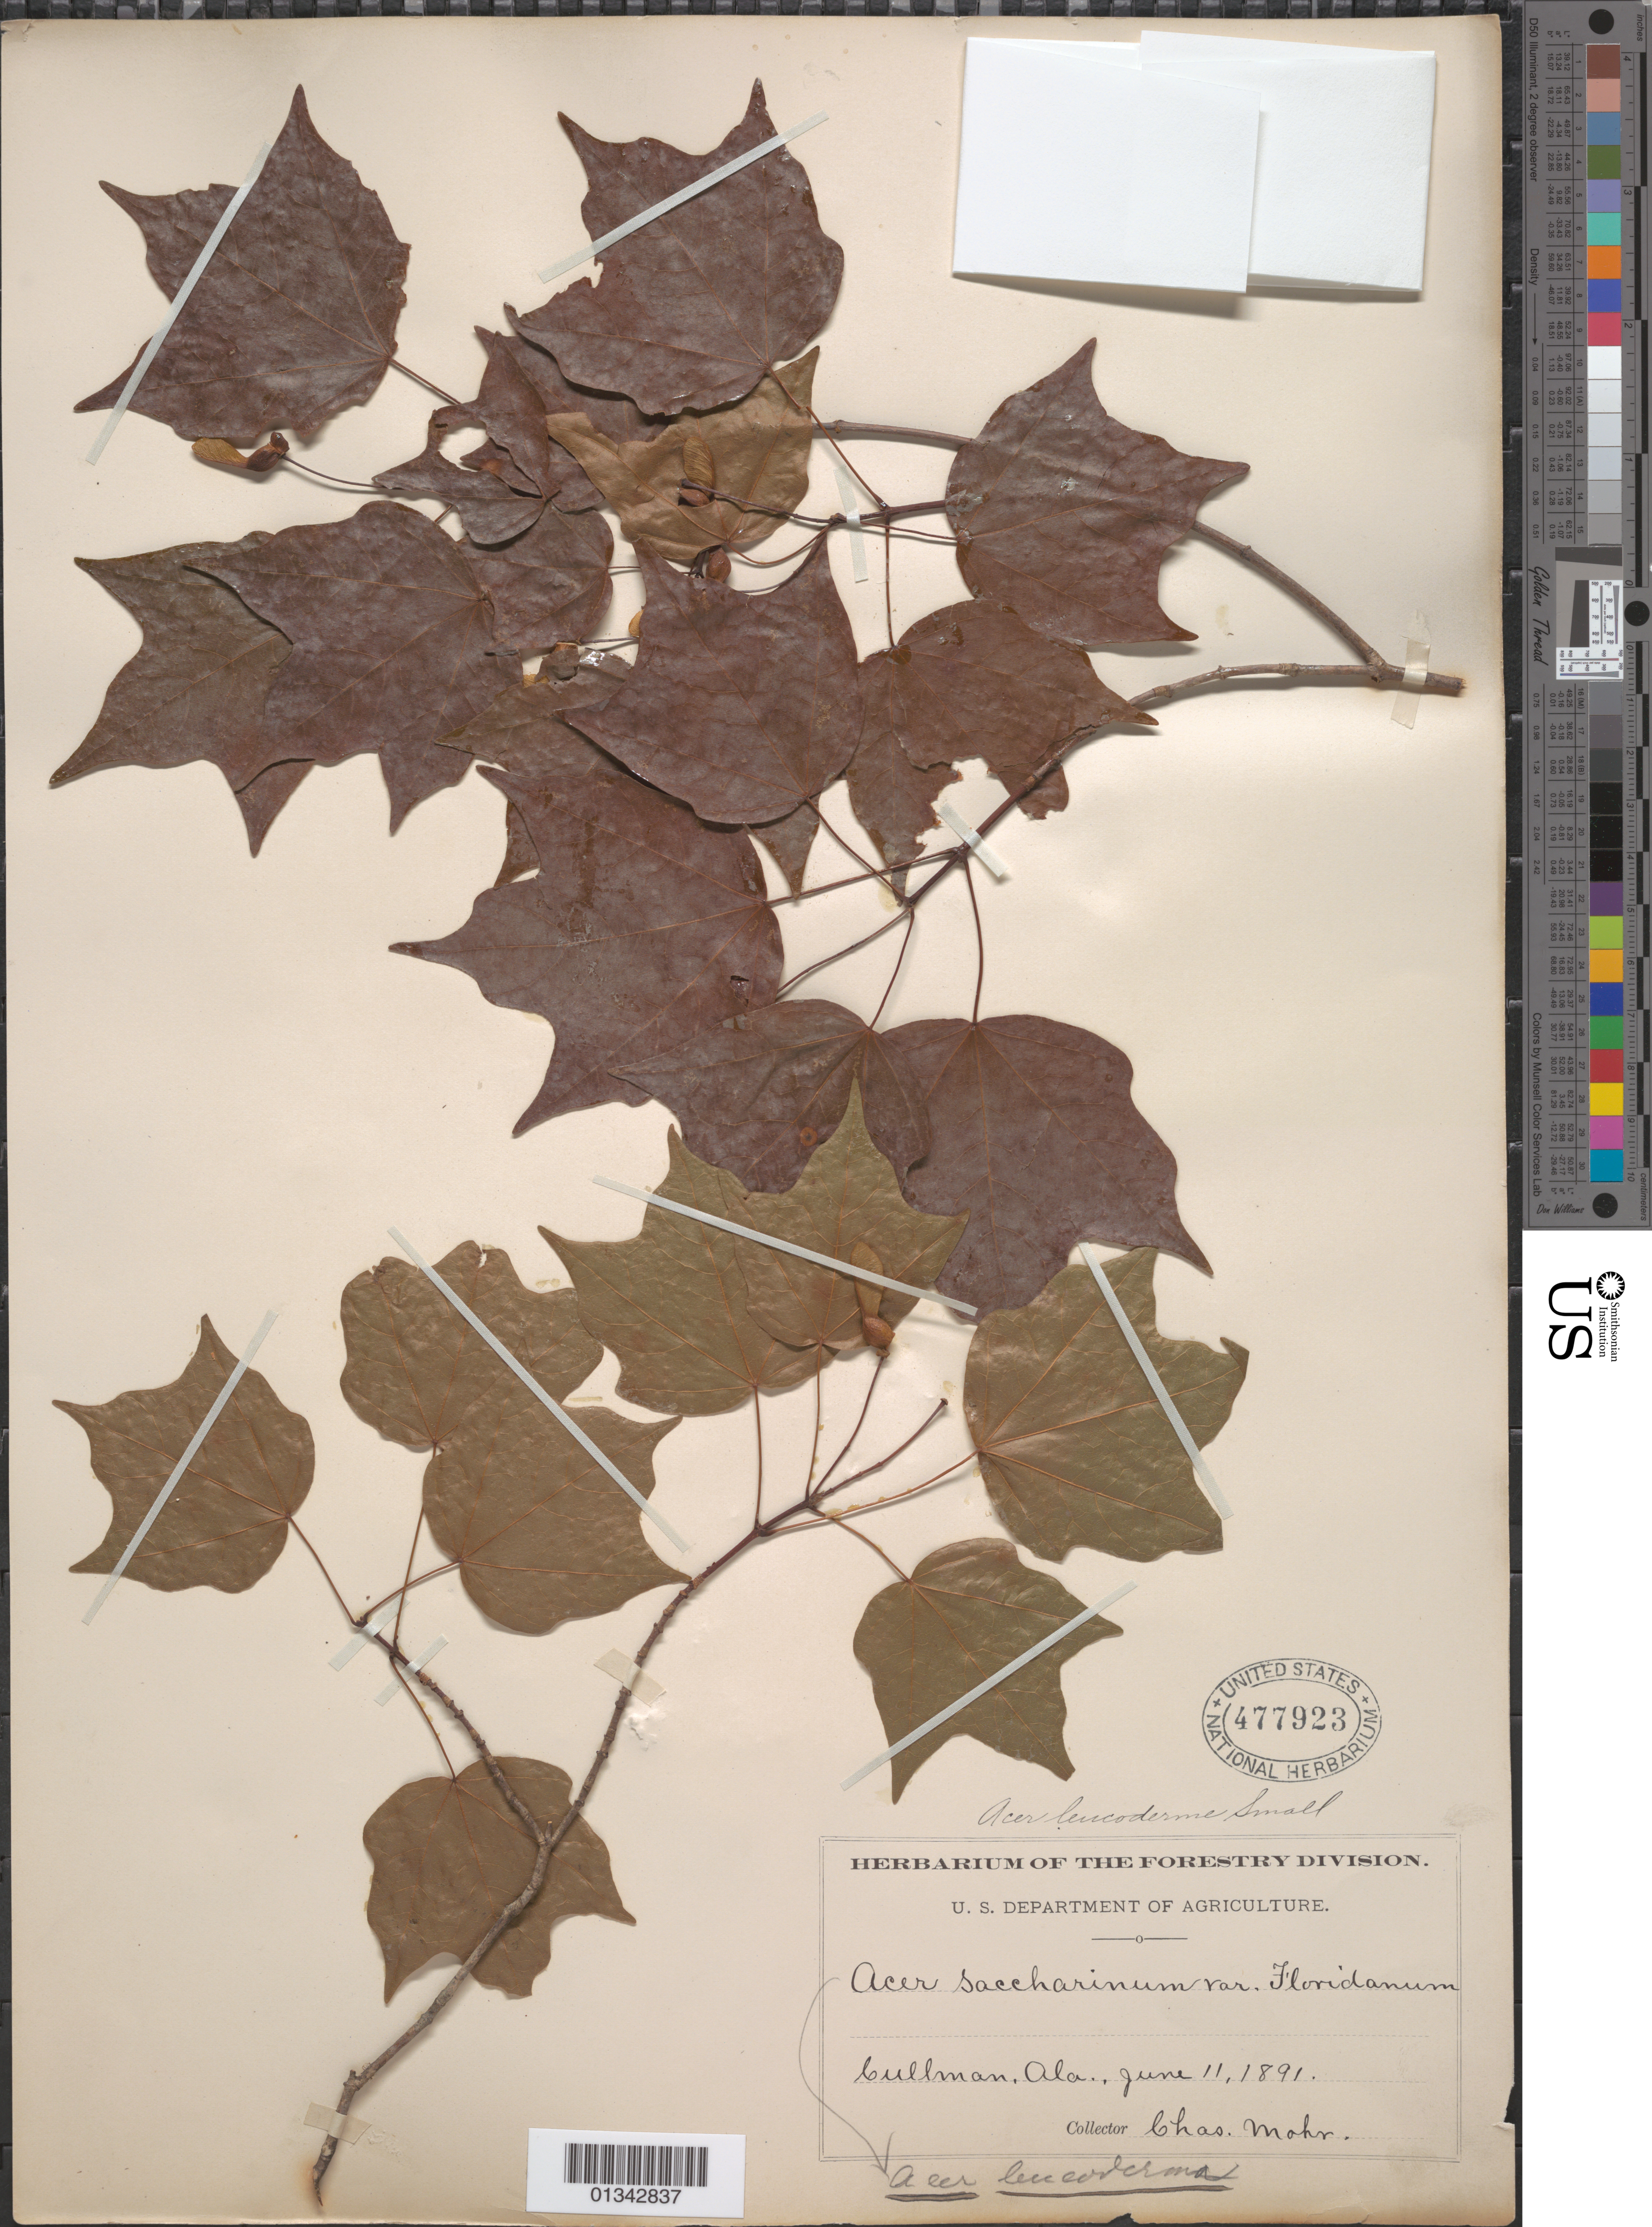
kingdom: Plantae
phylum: Tracheophyta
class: Magnoliopsida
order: Sapindales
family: Sapindaceae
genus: Acer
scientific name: Acer saccharum subsp. leucoderme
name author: (Small) Desmarais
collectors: C. T. Mohr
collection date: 1891-06-11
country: United States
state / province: Alabama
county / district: Cullman County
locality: Cullman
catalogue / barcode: US 477923